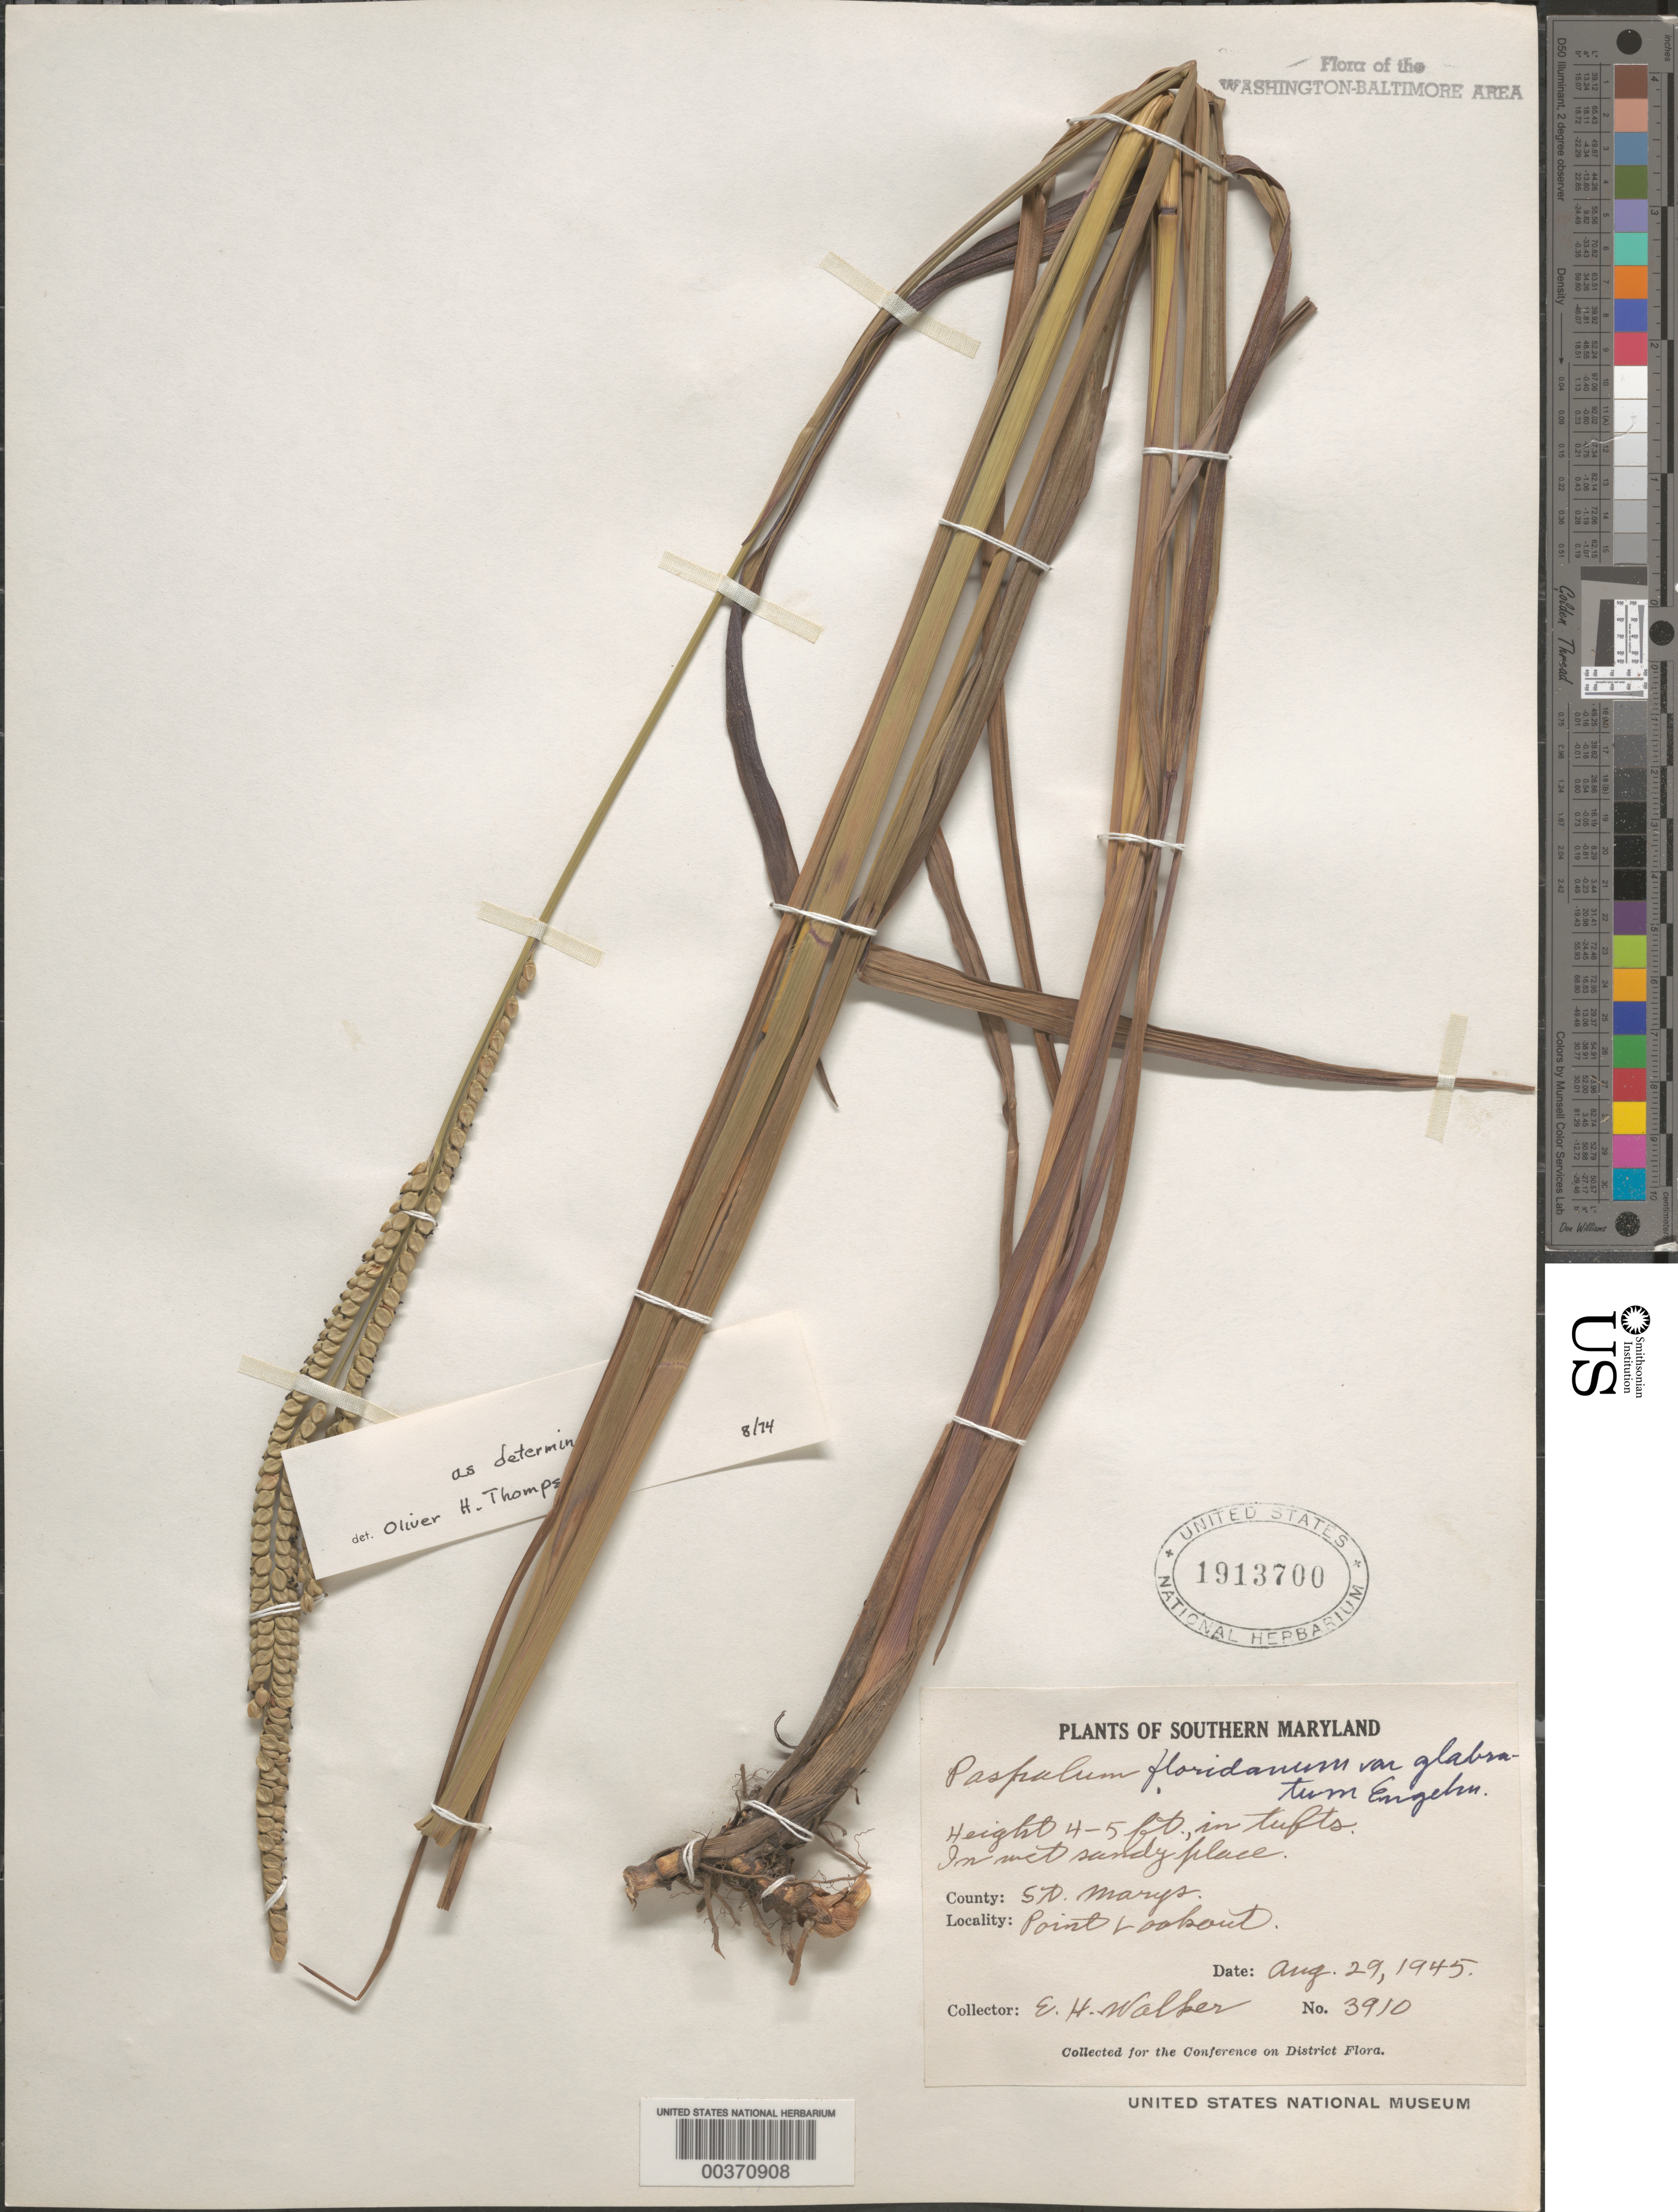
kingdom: Plantae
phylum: Tracheophyta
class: Liliopsida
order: Poales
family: Poaceae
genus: Paspalum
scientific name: Paspalum floridanum var. glabratum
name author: Engelm. ex Vasey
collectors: E. H. Walker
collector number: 3910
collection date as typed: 29 Aug 1945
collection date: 1945-08-29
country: United States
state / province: Maryland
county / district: St. Mary's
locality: Point Lookout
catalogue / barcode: US 1913700